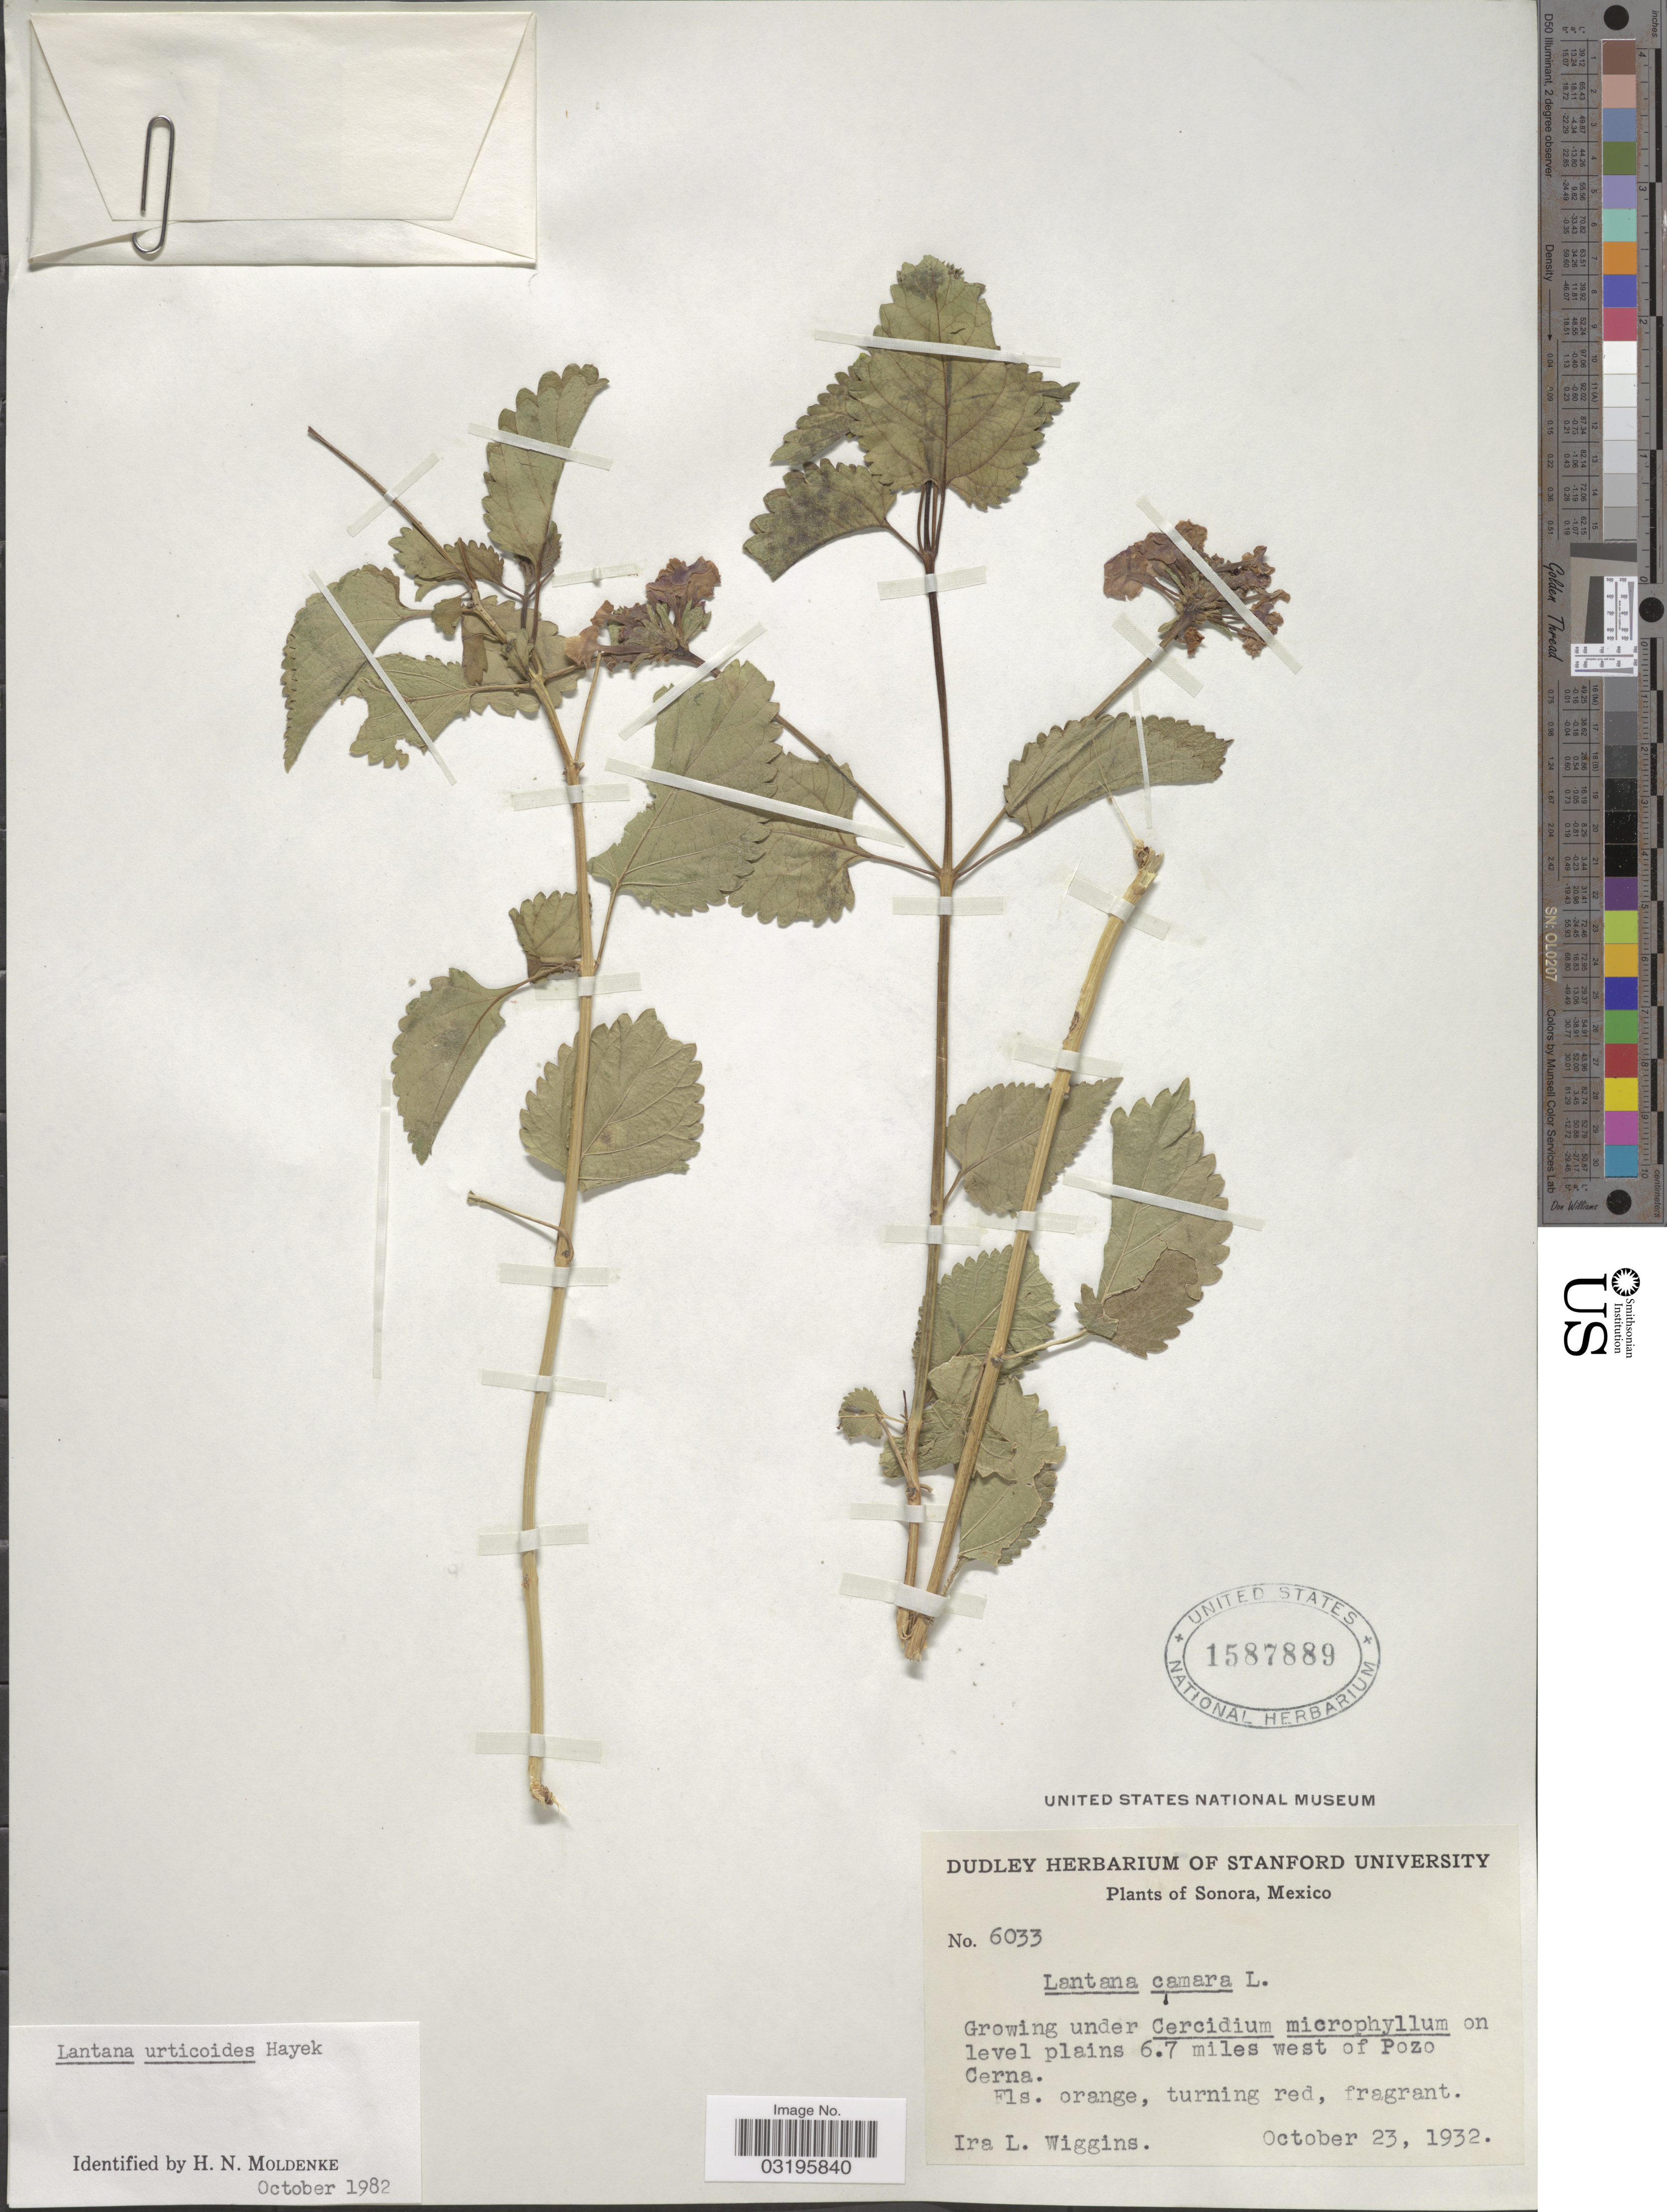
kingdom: Plantae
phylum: Tracheophyta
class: Magnoliopsida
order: Lamiales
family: Verbenaceae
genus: Lantana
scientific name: Lantana urticoides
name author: Hayek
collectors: I. L. Wiggins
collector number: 6033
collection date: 1932-10-23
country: Mexico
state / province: Sonora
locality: On level plains 6.7 miles west of Pozo Cerna.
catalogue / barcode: US 1587889